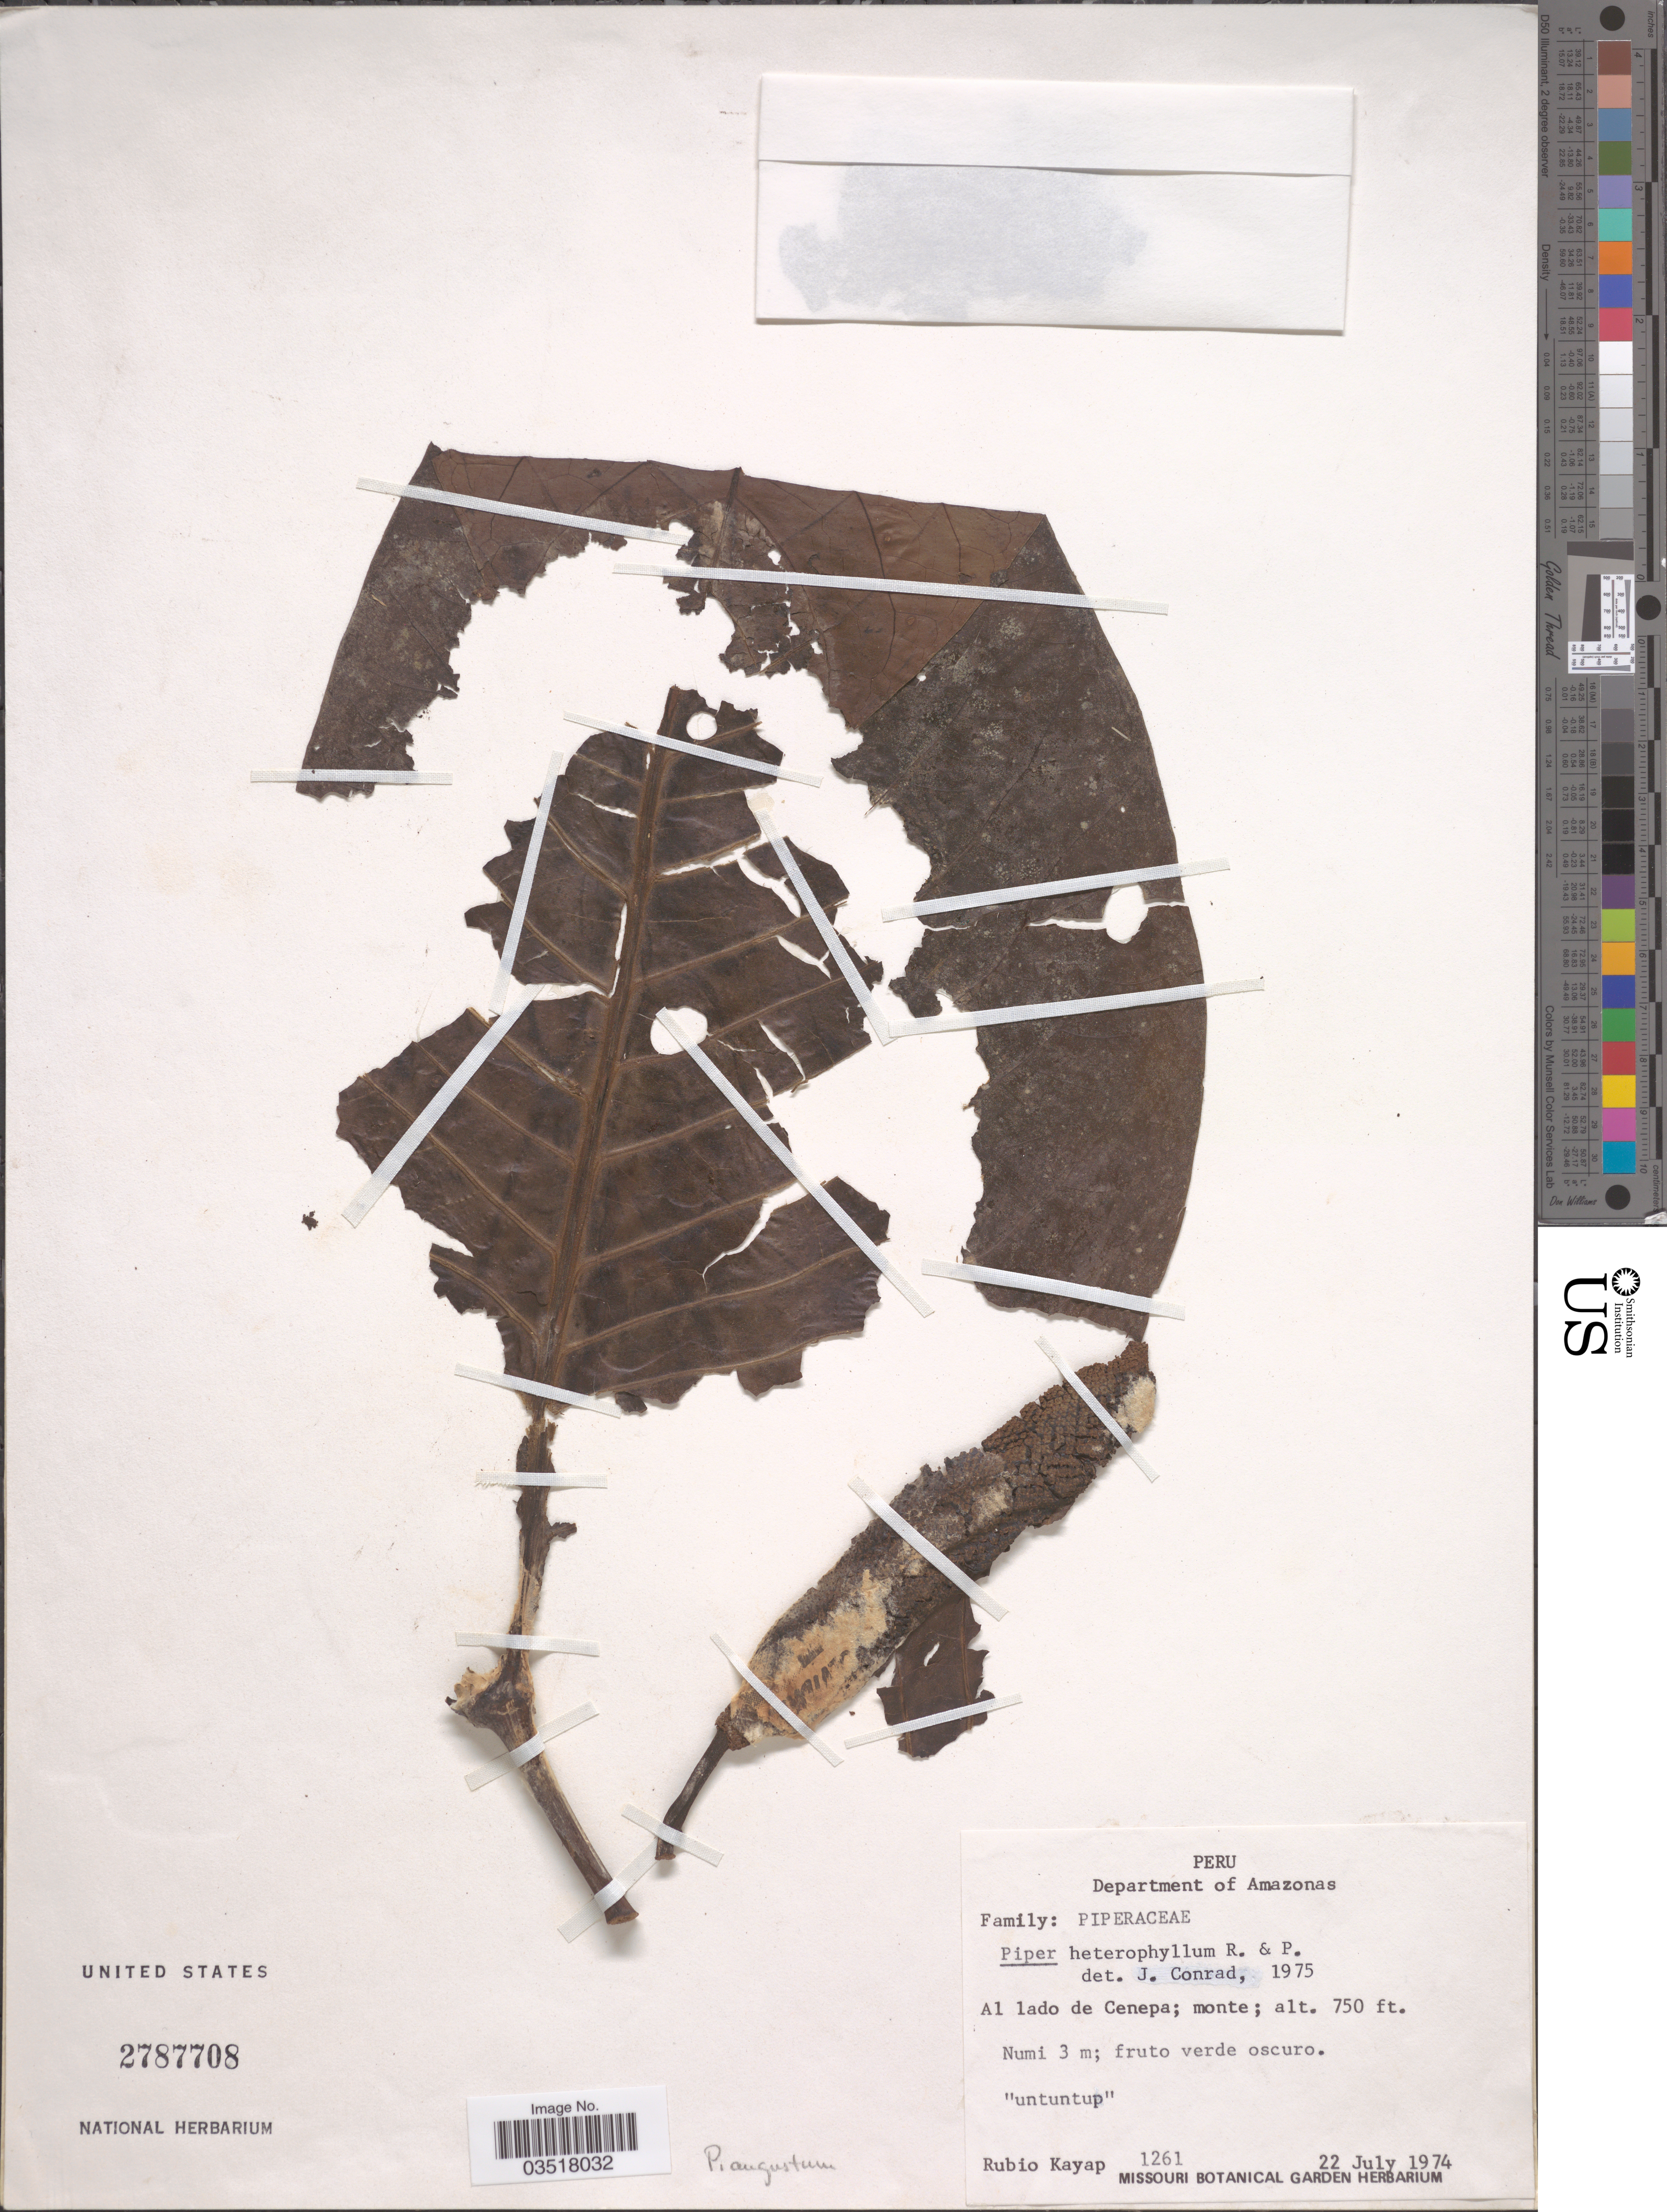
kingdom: Plantae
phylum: Tracheophyta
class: Magnoliopsida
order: Piperales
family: Piperaceae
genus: Piper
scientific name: Piper augustum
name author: Rudge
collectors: R. Kayap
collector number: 1261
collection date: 1974-07-22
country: Peru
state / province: Amazonas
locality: Department of Amazonas. Al lado de Cenepa; monte.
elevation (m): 229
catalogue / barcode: US 2787708